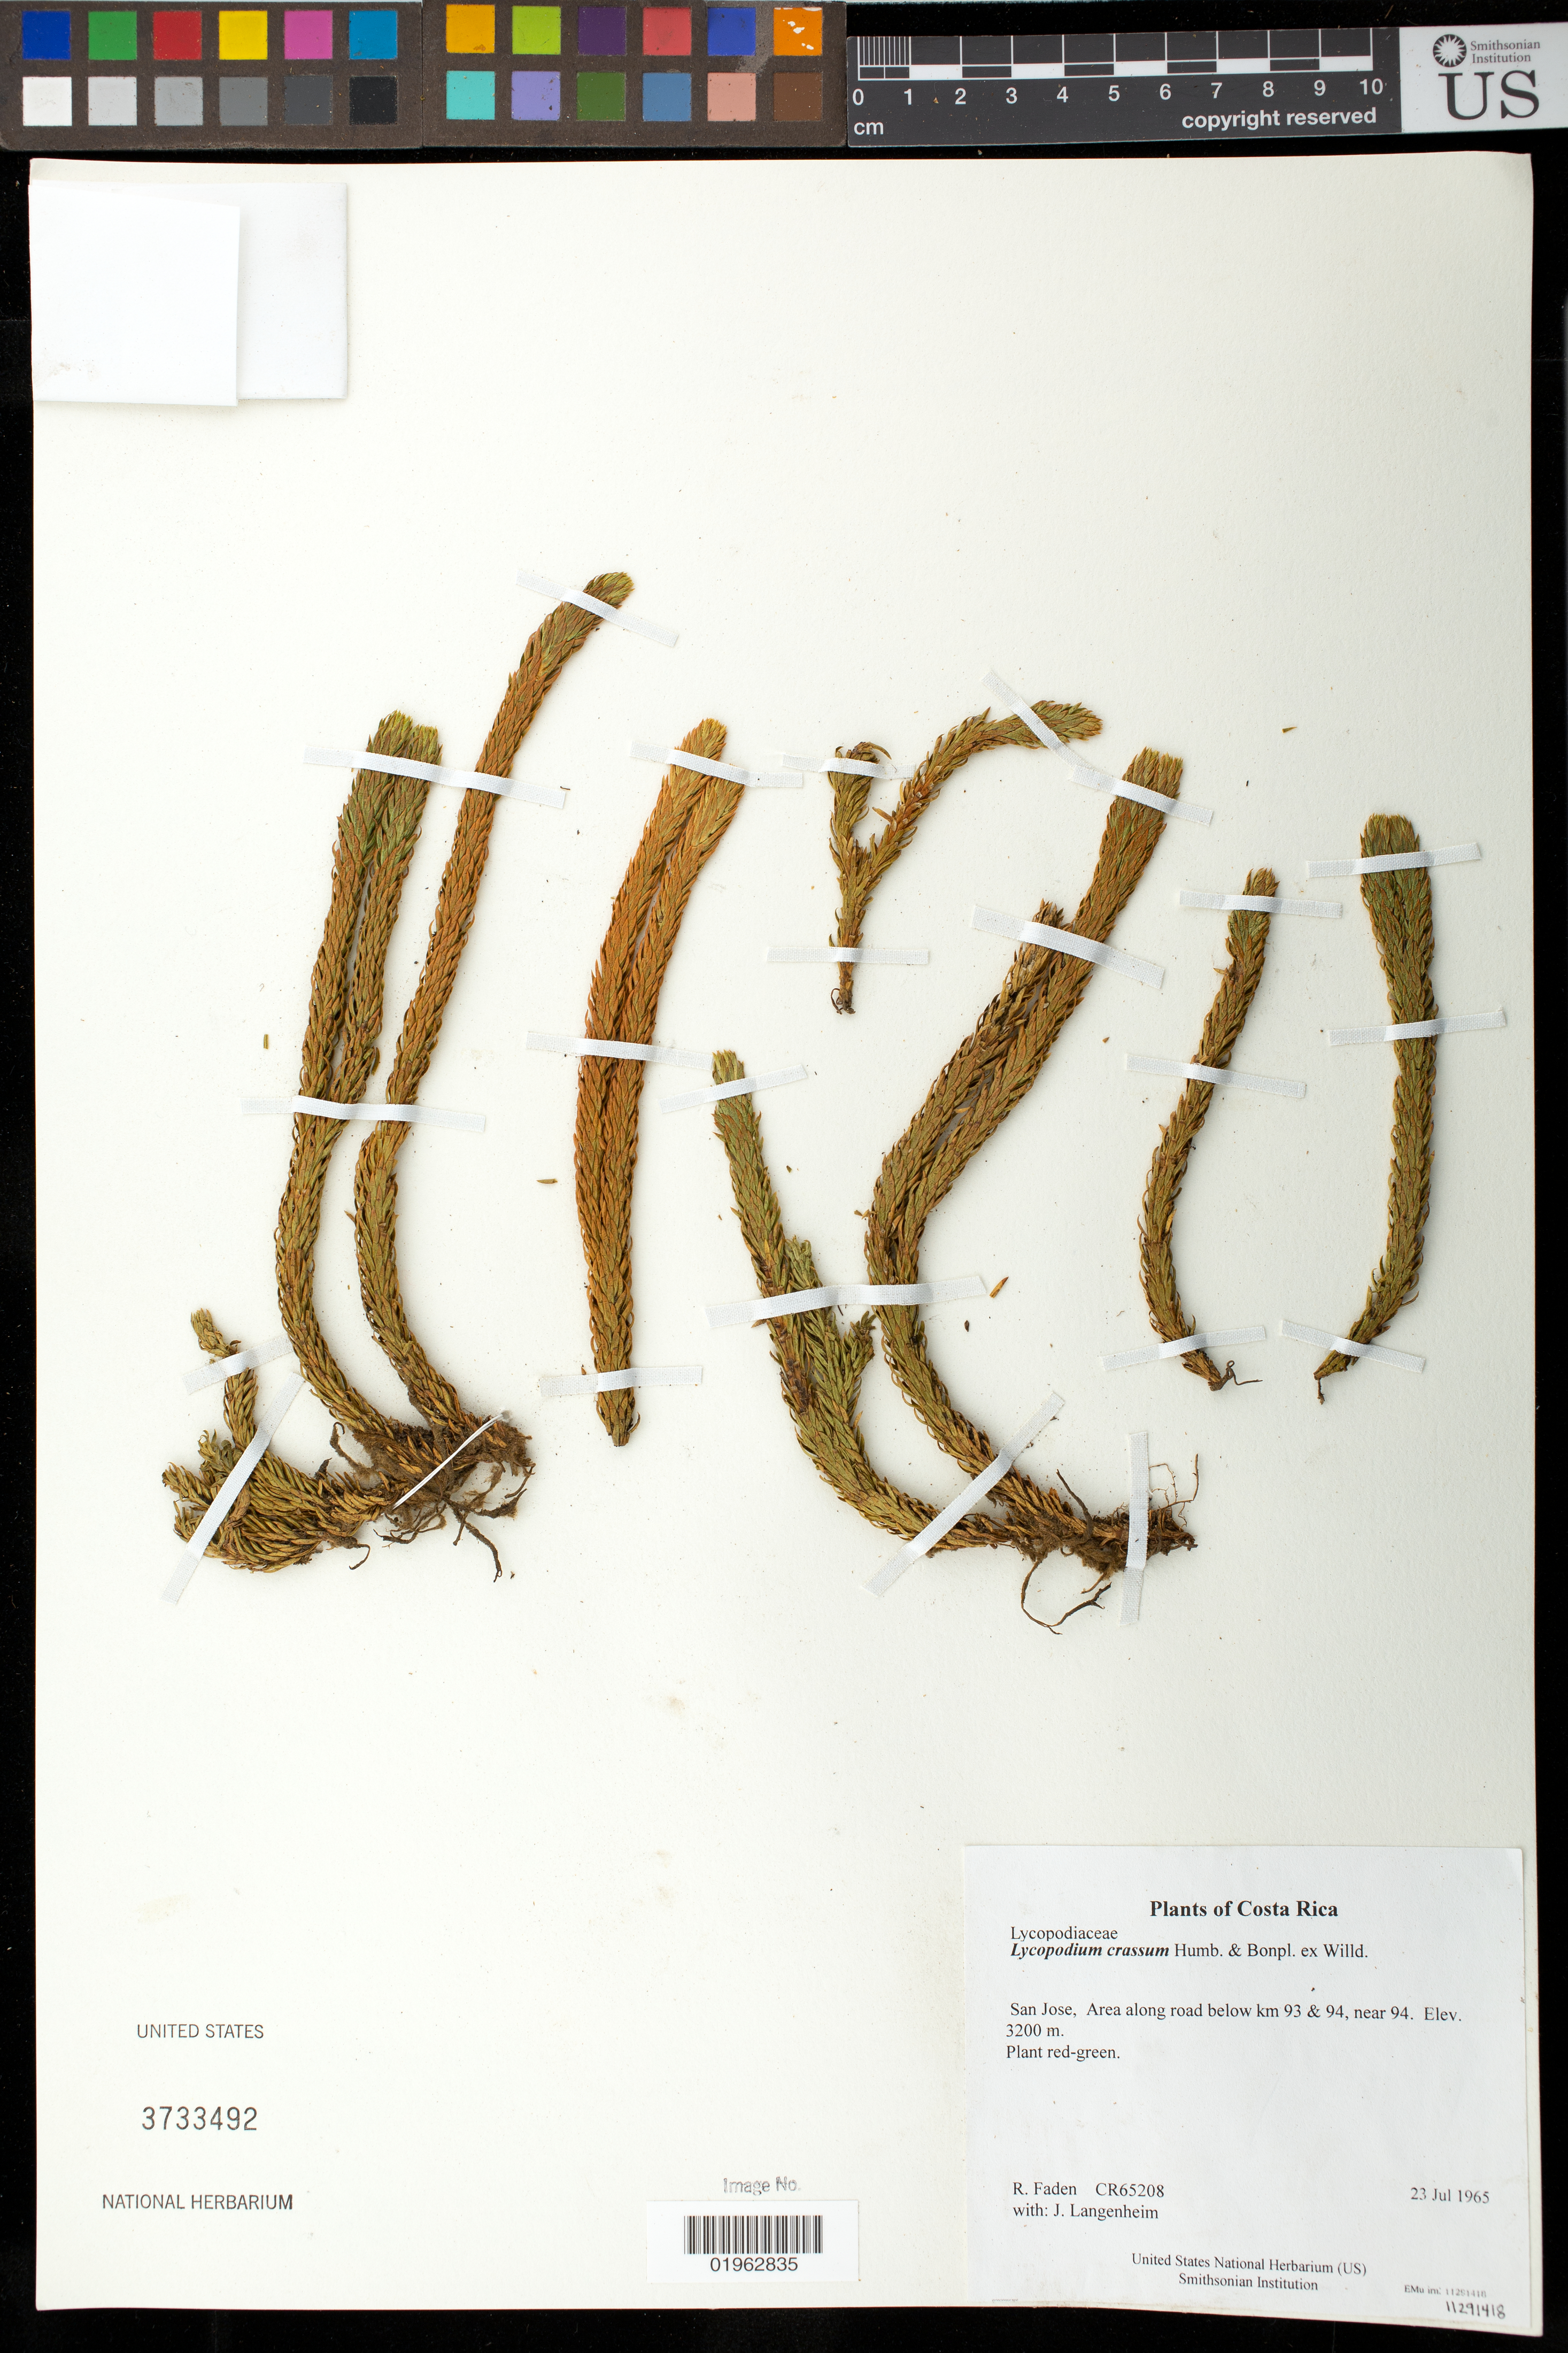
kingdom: Plantae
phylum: Tracheophyta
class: Lycopodiopsida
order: Lycopodiales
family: Lycopodiaceae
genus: Phlegmariurus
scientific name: Phlegmariurus crassus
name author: (Humb. & Bonpl. ex Willd.) B. Øllg.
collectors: R. B. Faden & J. Langenheim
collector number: CR65208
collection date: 1965-07-23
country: Costa Rica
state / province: San Jose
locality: Area along road below km 93 & 94, near 94.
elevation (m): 3200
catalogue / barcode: US 3733492